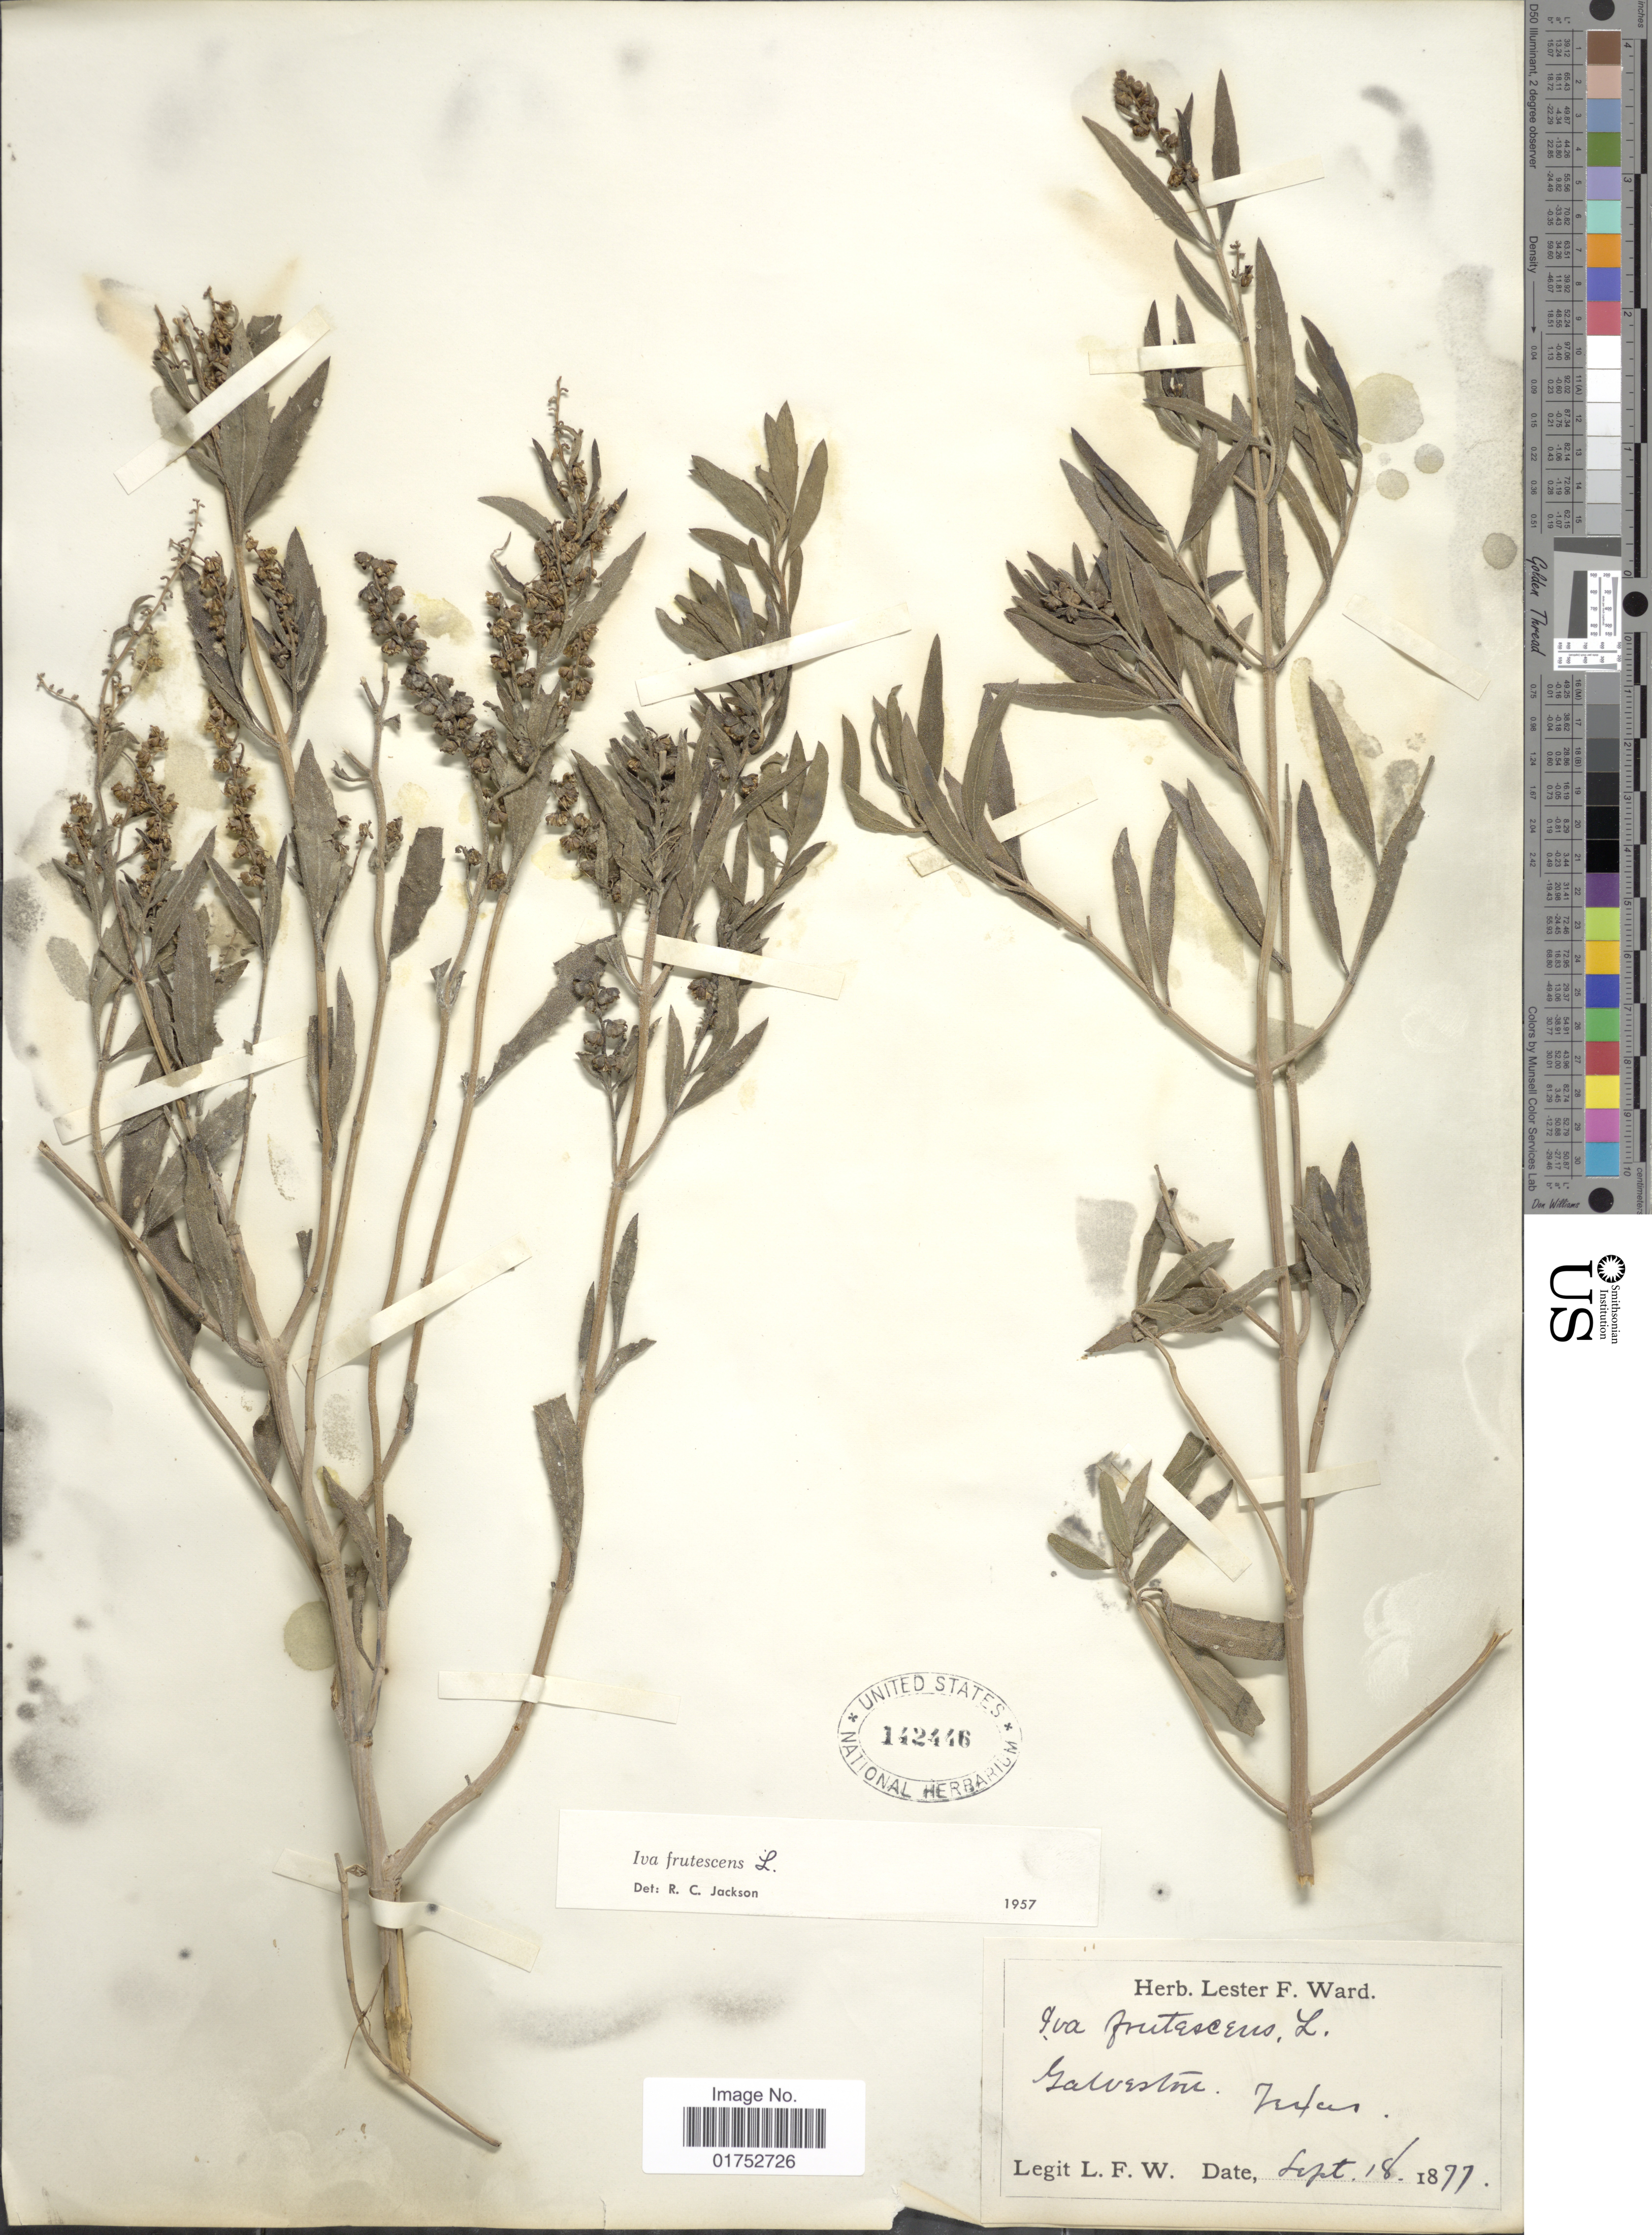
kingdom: Plantae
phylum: Tracheophyta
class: Magnoliopsida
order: Asterales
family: Asteraceae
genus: Iva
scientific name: Iva frutescens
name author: L.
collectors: L. F. Ward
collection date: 1877-09-18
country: United States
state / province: Texas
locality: Galveston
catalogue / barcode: US 142446